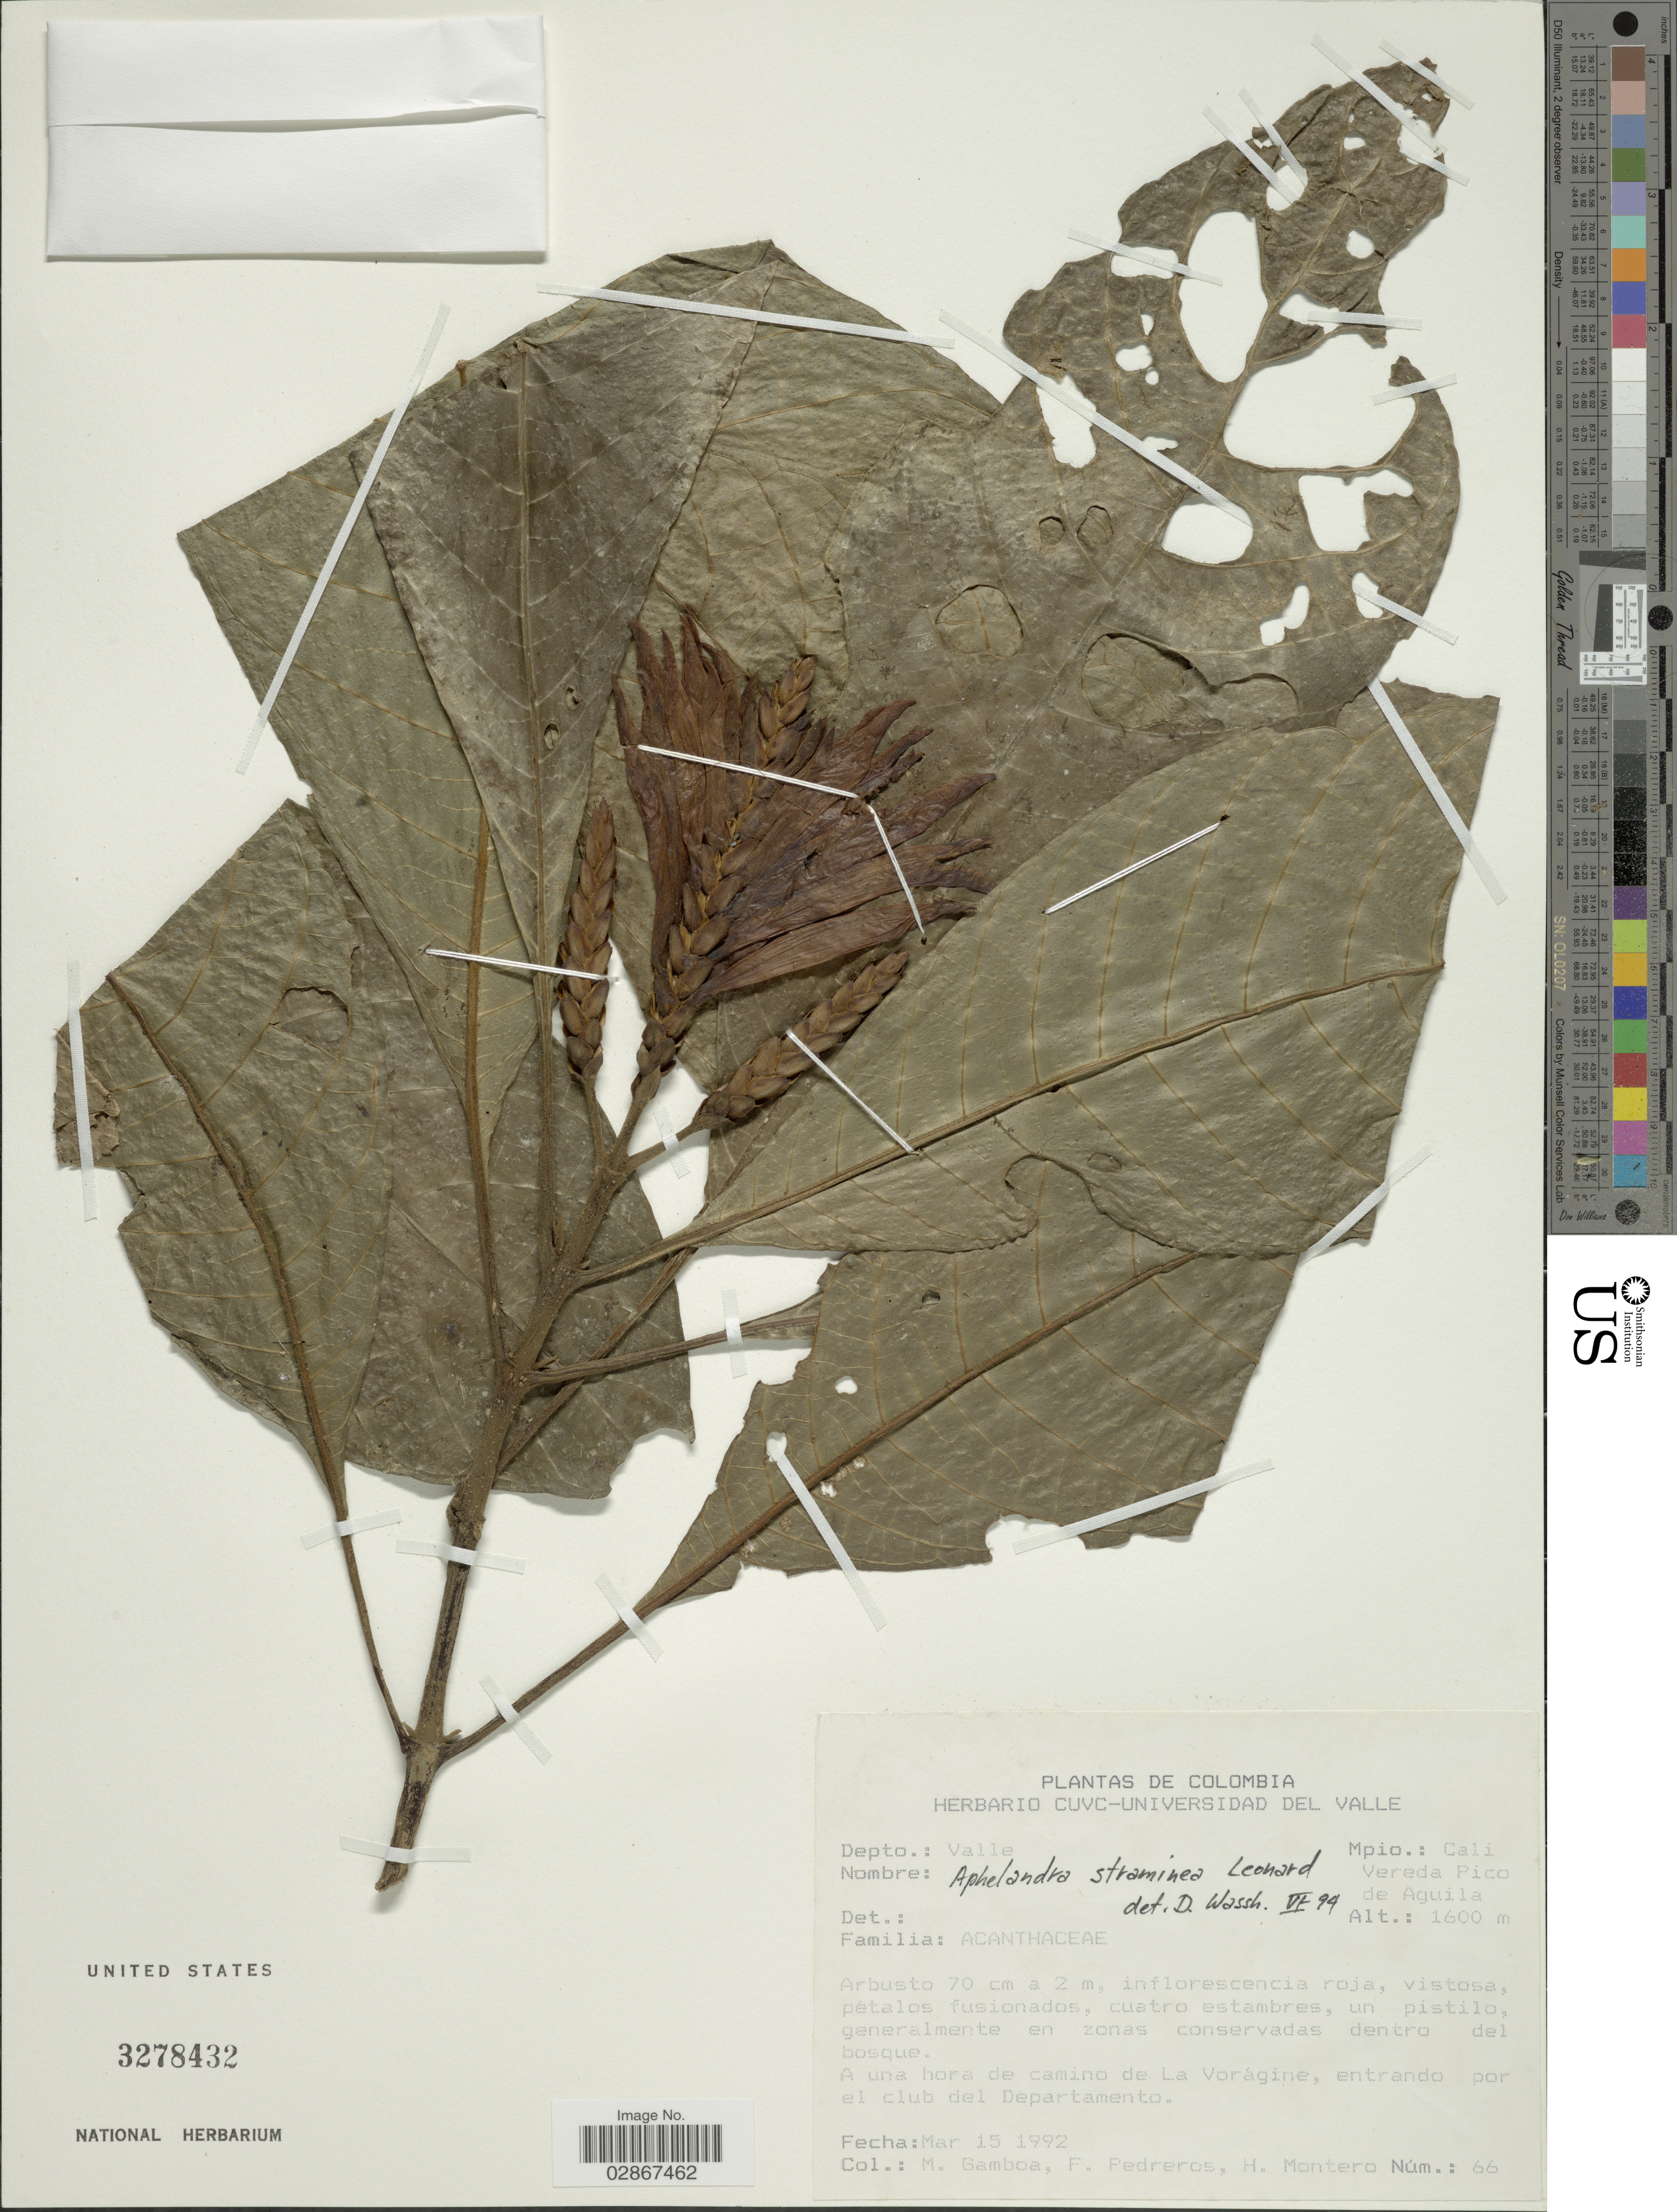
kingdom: Plantae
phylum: Tracheophyta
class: Magnoliopsida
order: Lamiales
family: Acanthaceae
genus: Aphelandra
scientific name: Aphelandra pharangophila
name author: Leonard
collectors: M. Gamboa, F. Pedreros & H. Montero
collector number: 66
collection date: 1992-03-15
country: Colombia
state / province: Valle del Cauca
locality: Depto.: Valle. Mpio: Cali. Vereda Pico de Aguila. A una hora de camino de La Vorágine, entrando por el club del Departamento.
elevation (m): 1600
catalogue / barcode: US 3278432